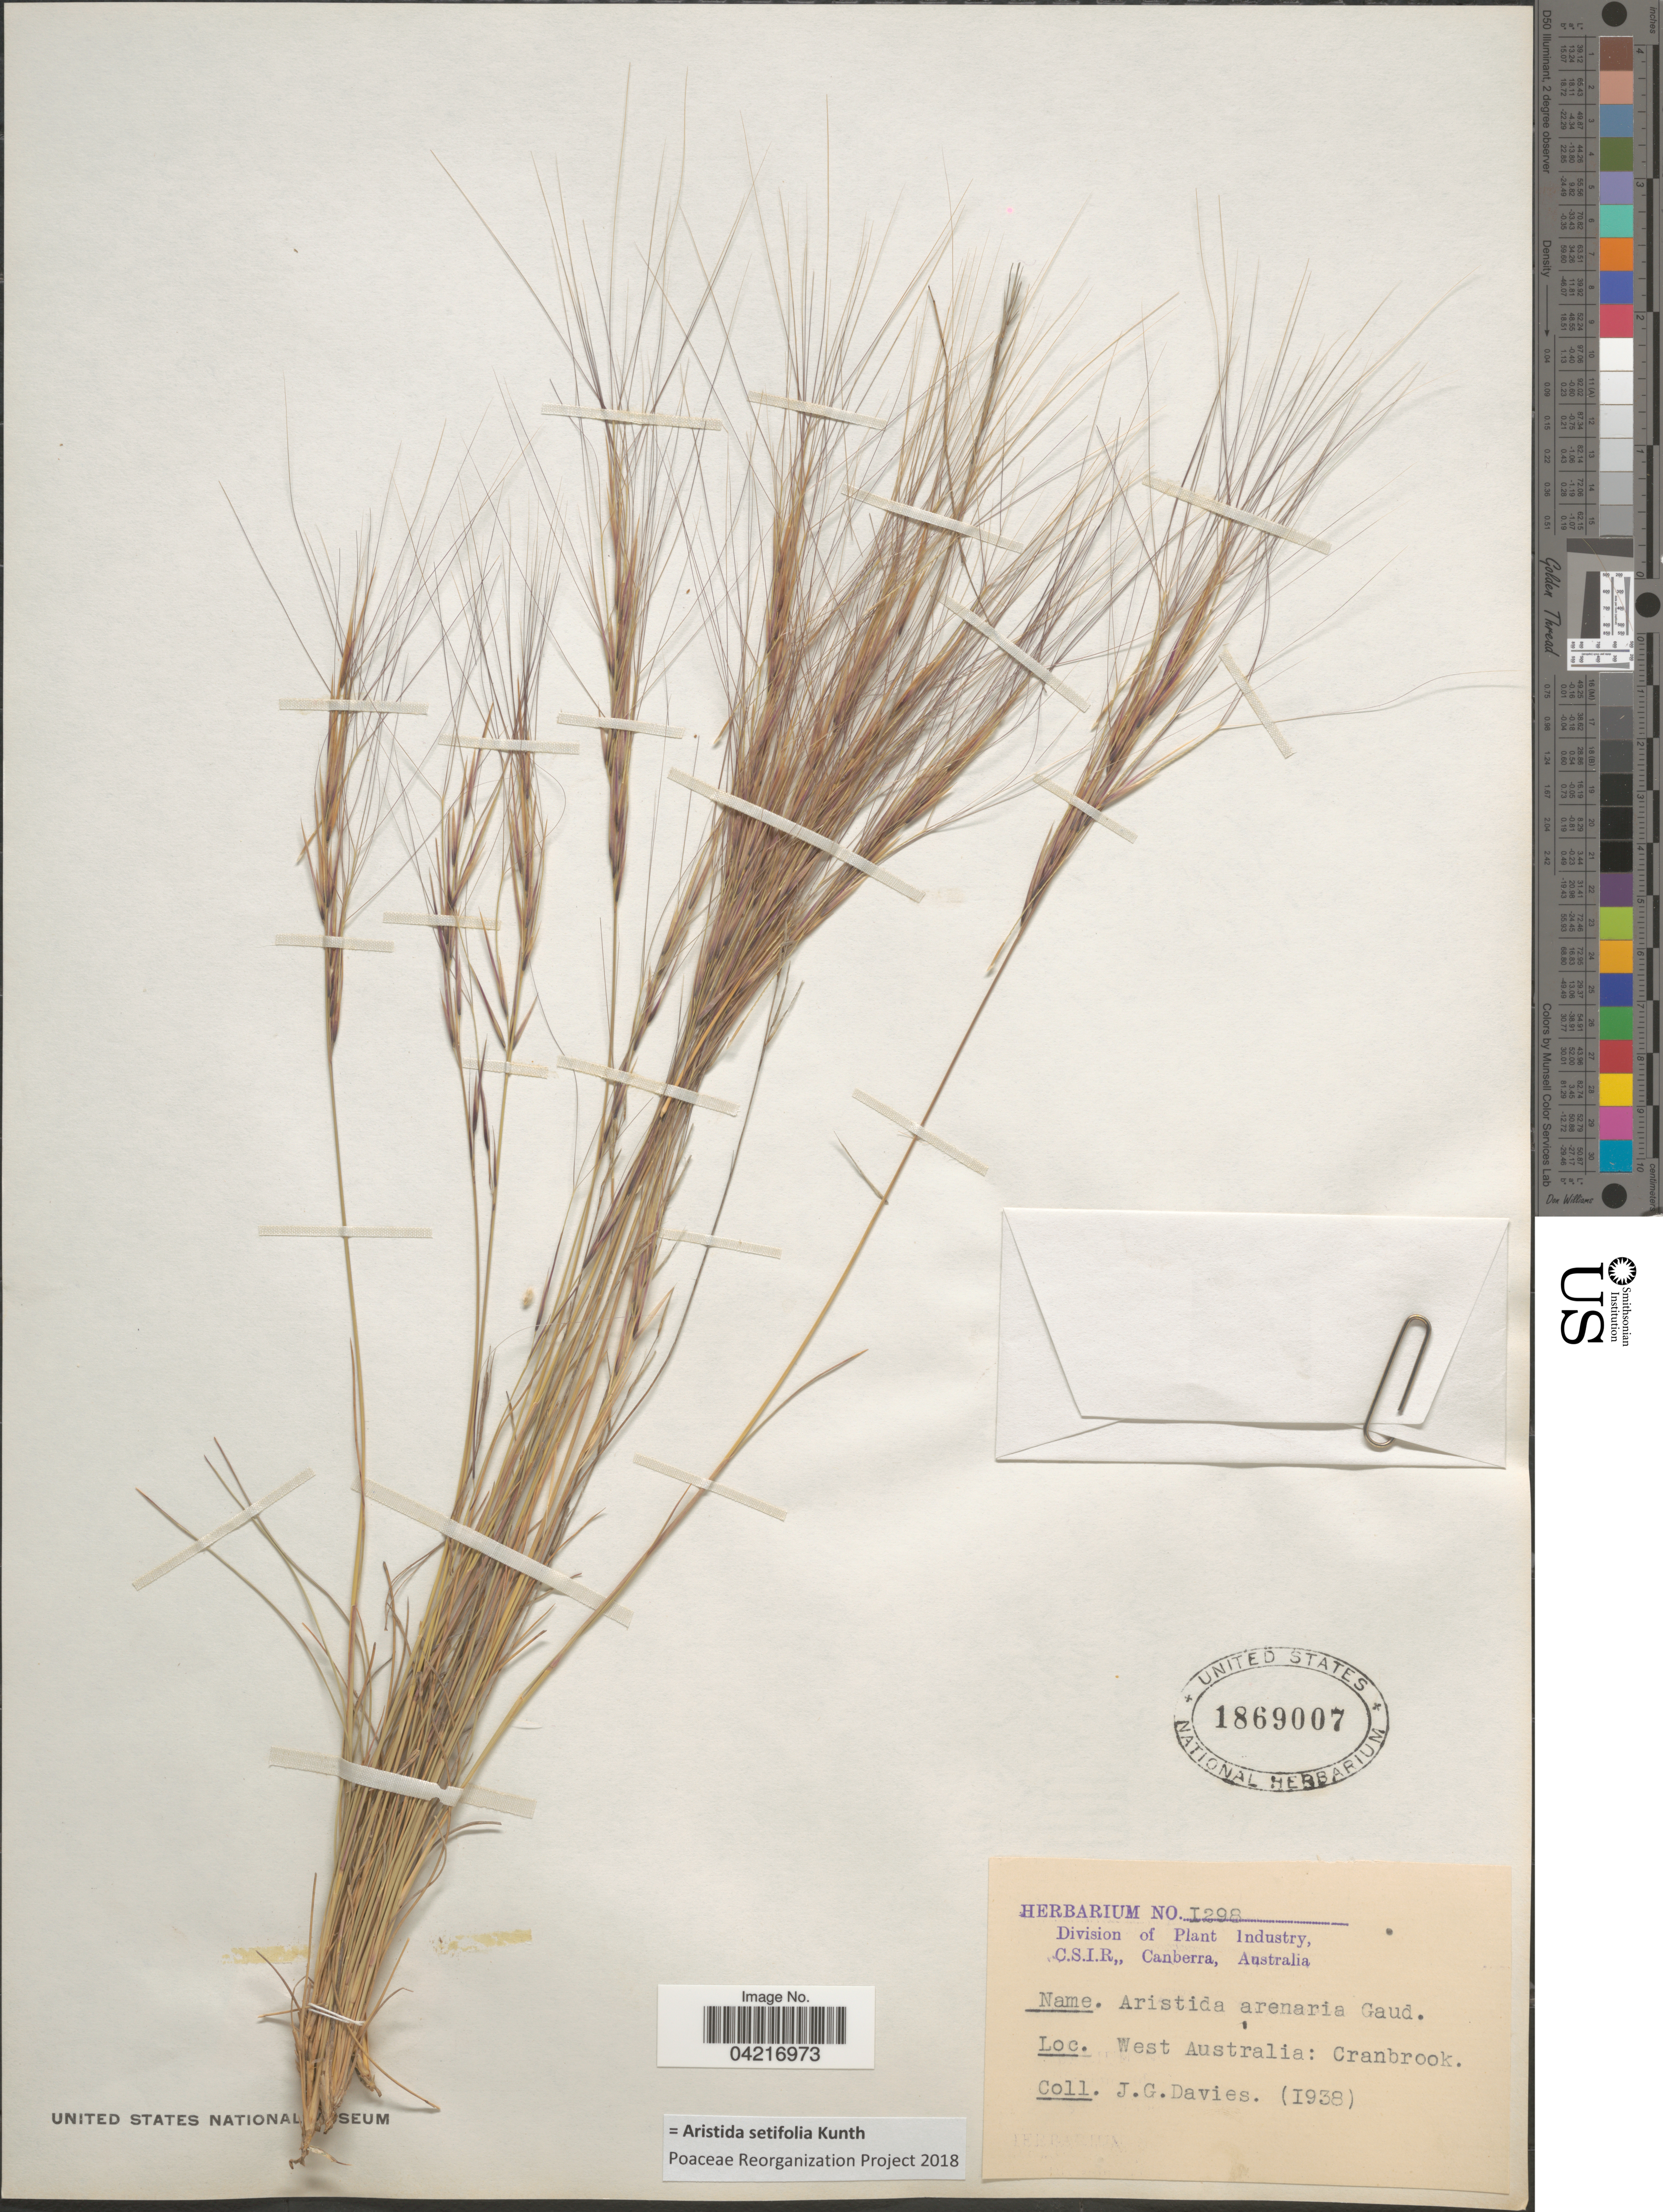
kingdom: Plantae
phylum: Tracheophyta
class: Liliopsida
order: Poales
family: Poaceae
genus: Aristida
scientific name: Aristida setifolia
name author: Kunth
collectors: J. Davies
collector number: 1298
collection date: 1938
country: Australia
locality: West Australia: Cranbrook.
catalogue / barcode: US 1869007